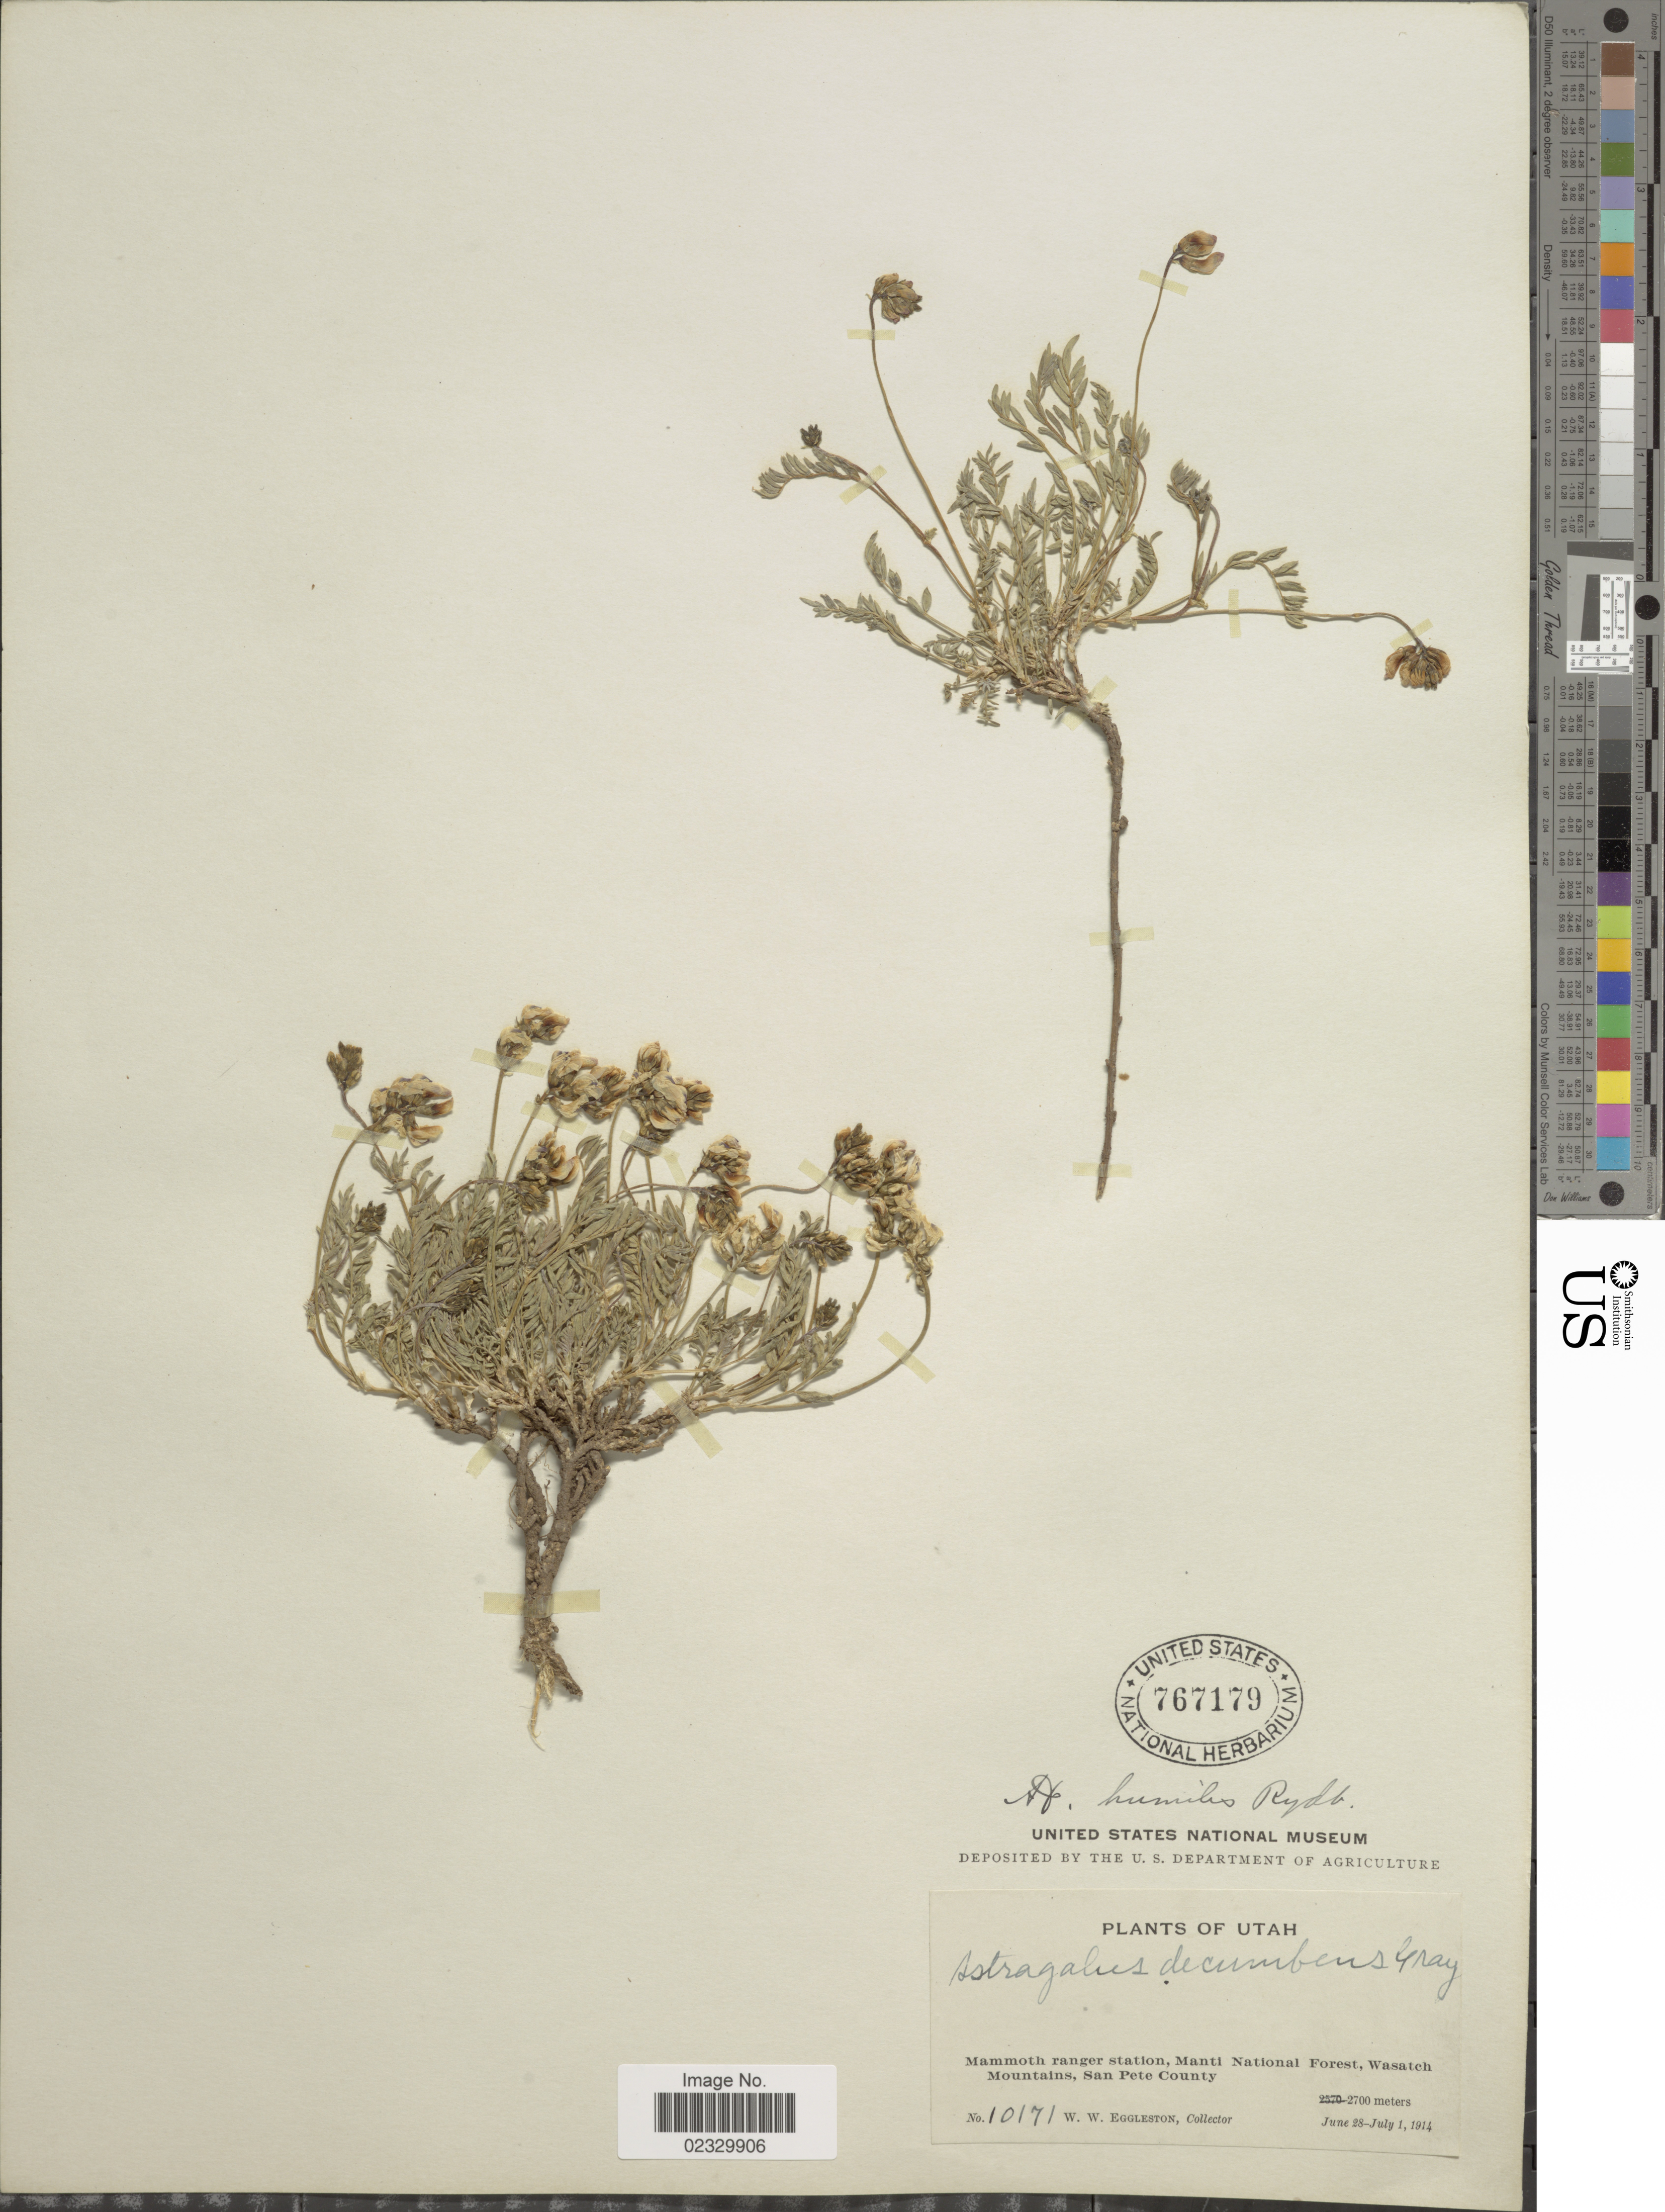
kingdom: Plantae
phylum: Tracheophyta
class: Magnoliopsida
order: Fabales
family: Fabaceae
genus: Astragalus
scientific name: Astragalus carltonii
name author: J.F. Macbr.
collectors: W. W. Eggleston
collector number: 10171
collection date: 1914-06-28/1914-07-01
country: United States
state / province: Utah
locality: Mammoth ranger station, Manti National Forest, Wasatch Mountains, San Pete County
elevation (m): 2700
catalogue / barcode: US 767179